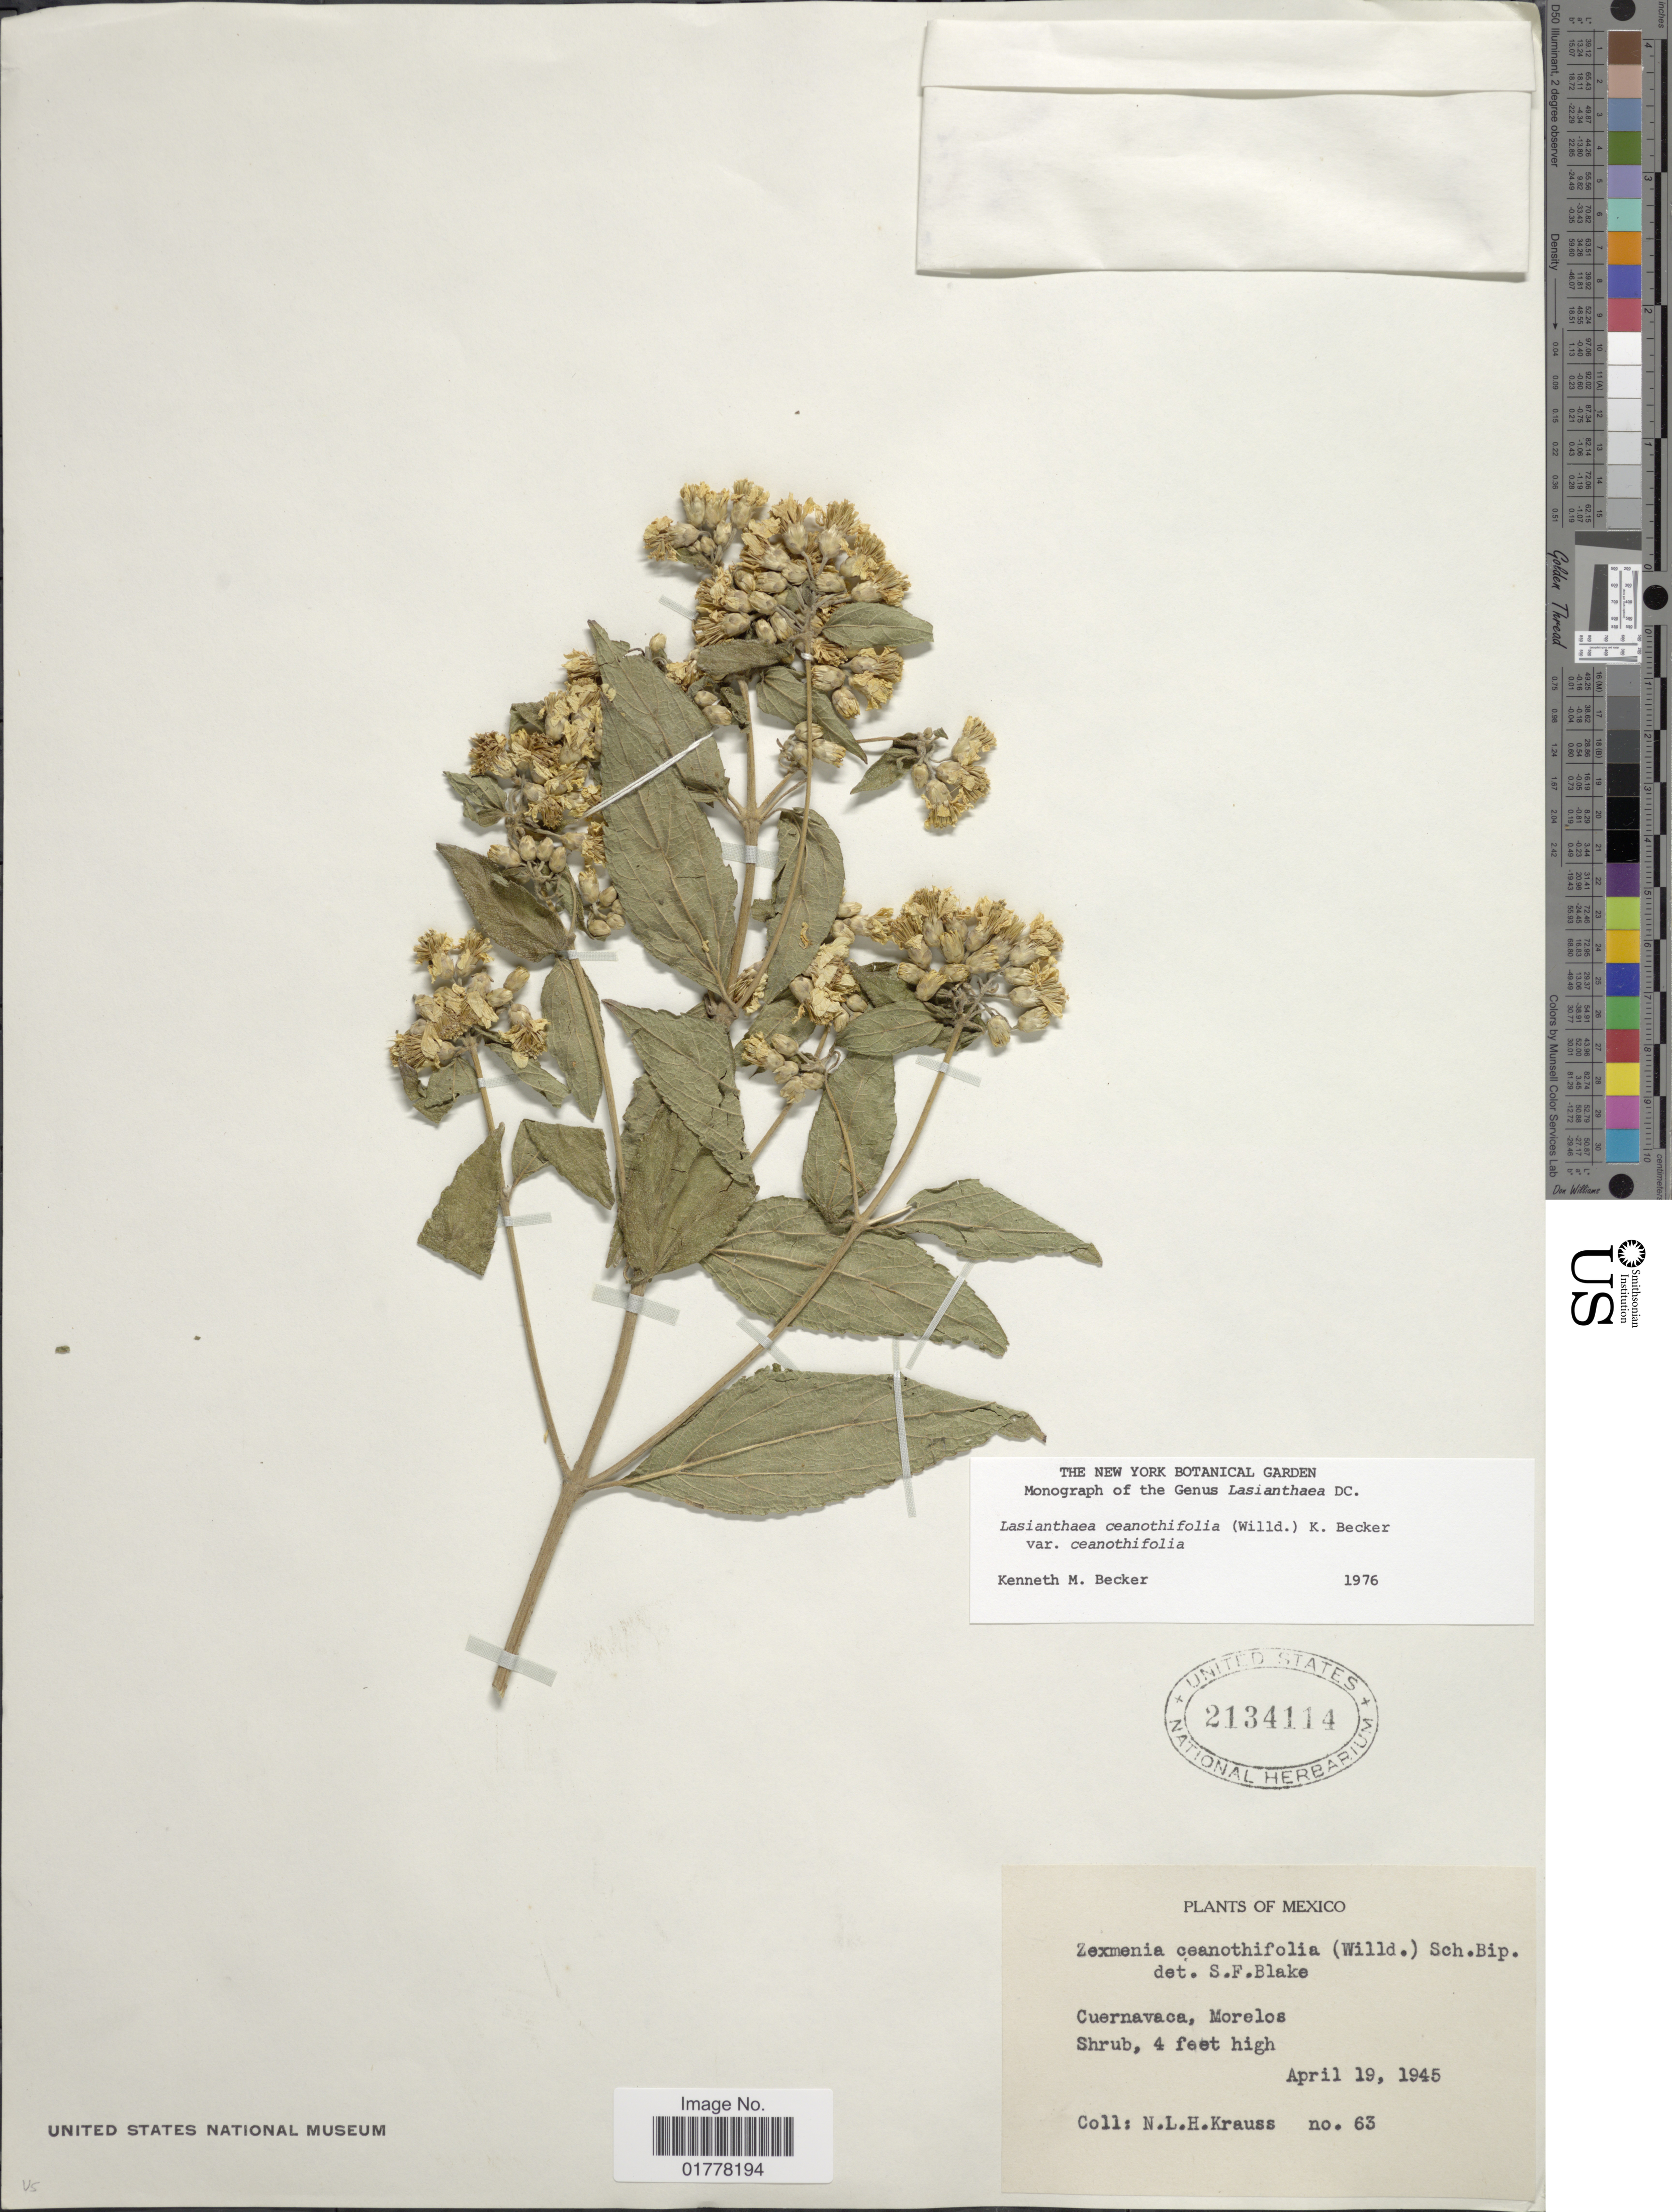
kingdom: Plantae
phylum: Tracheophyta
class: Magnoliopsida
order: Asterales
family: Asteraceae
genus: Lasianthaea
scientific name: Lasianthaea ceanothifolia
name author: (Willd.) K.M. Becker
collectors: N. Krauss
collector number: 63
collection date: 1945-04-19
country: Mexico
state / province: Morelos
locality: Cuernavaca, Morelos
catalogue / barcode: US 2134114